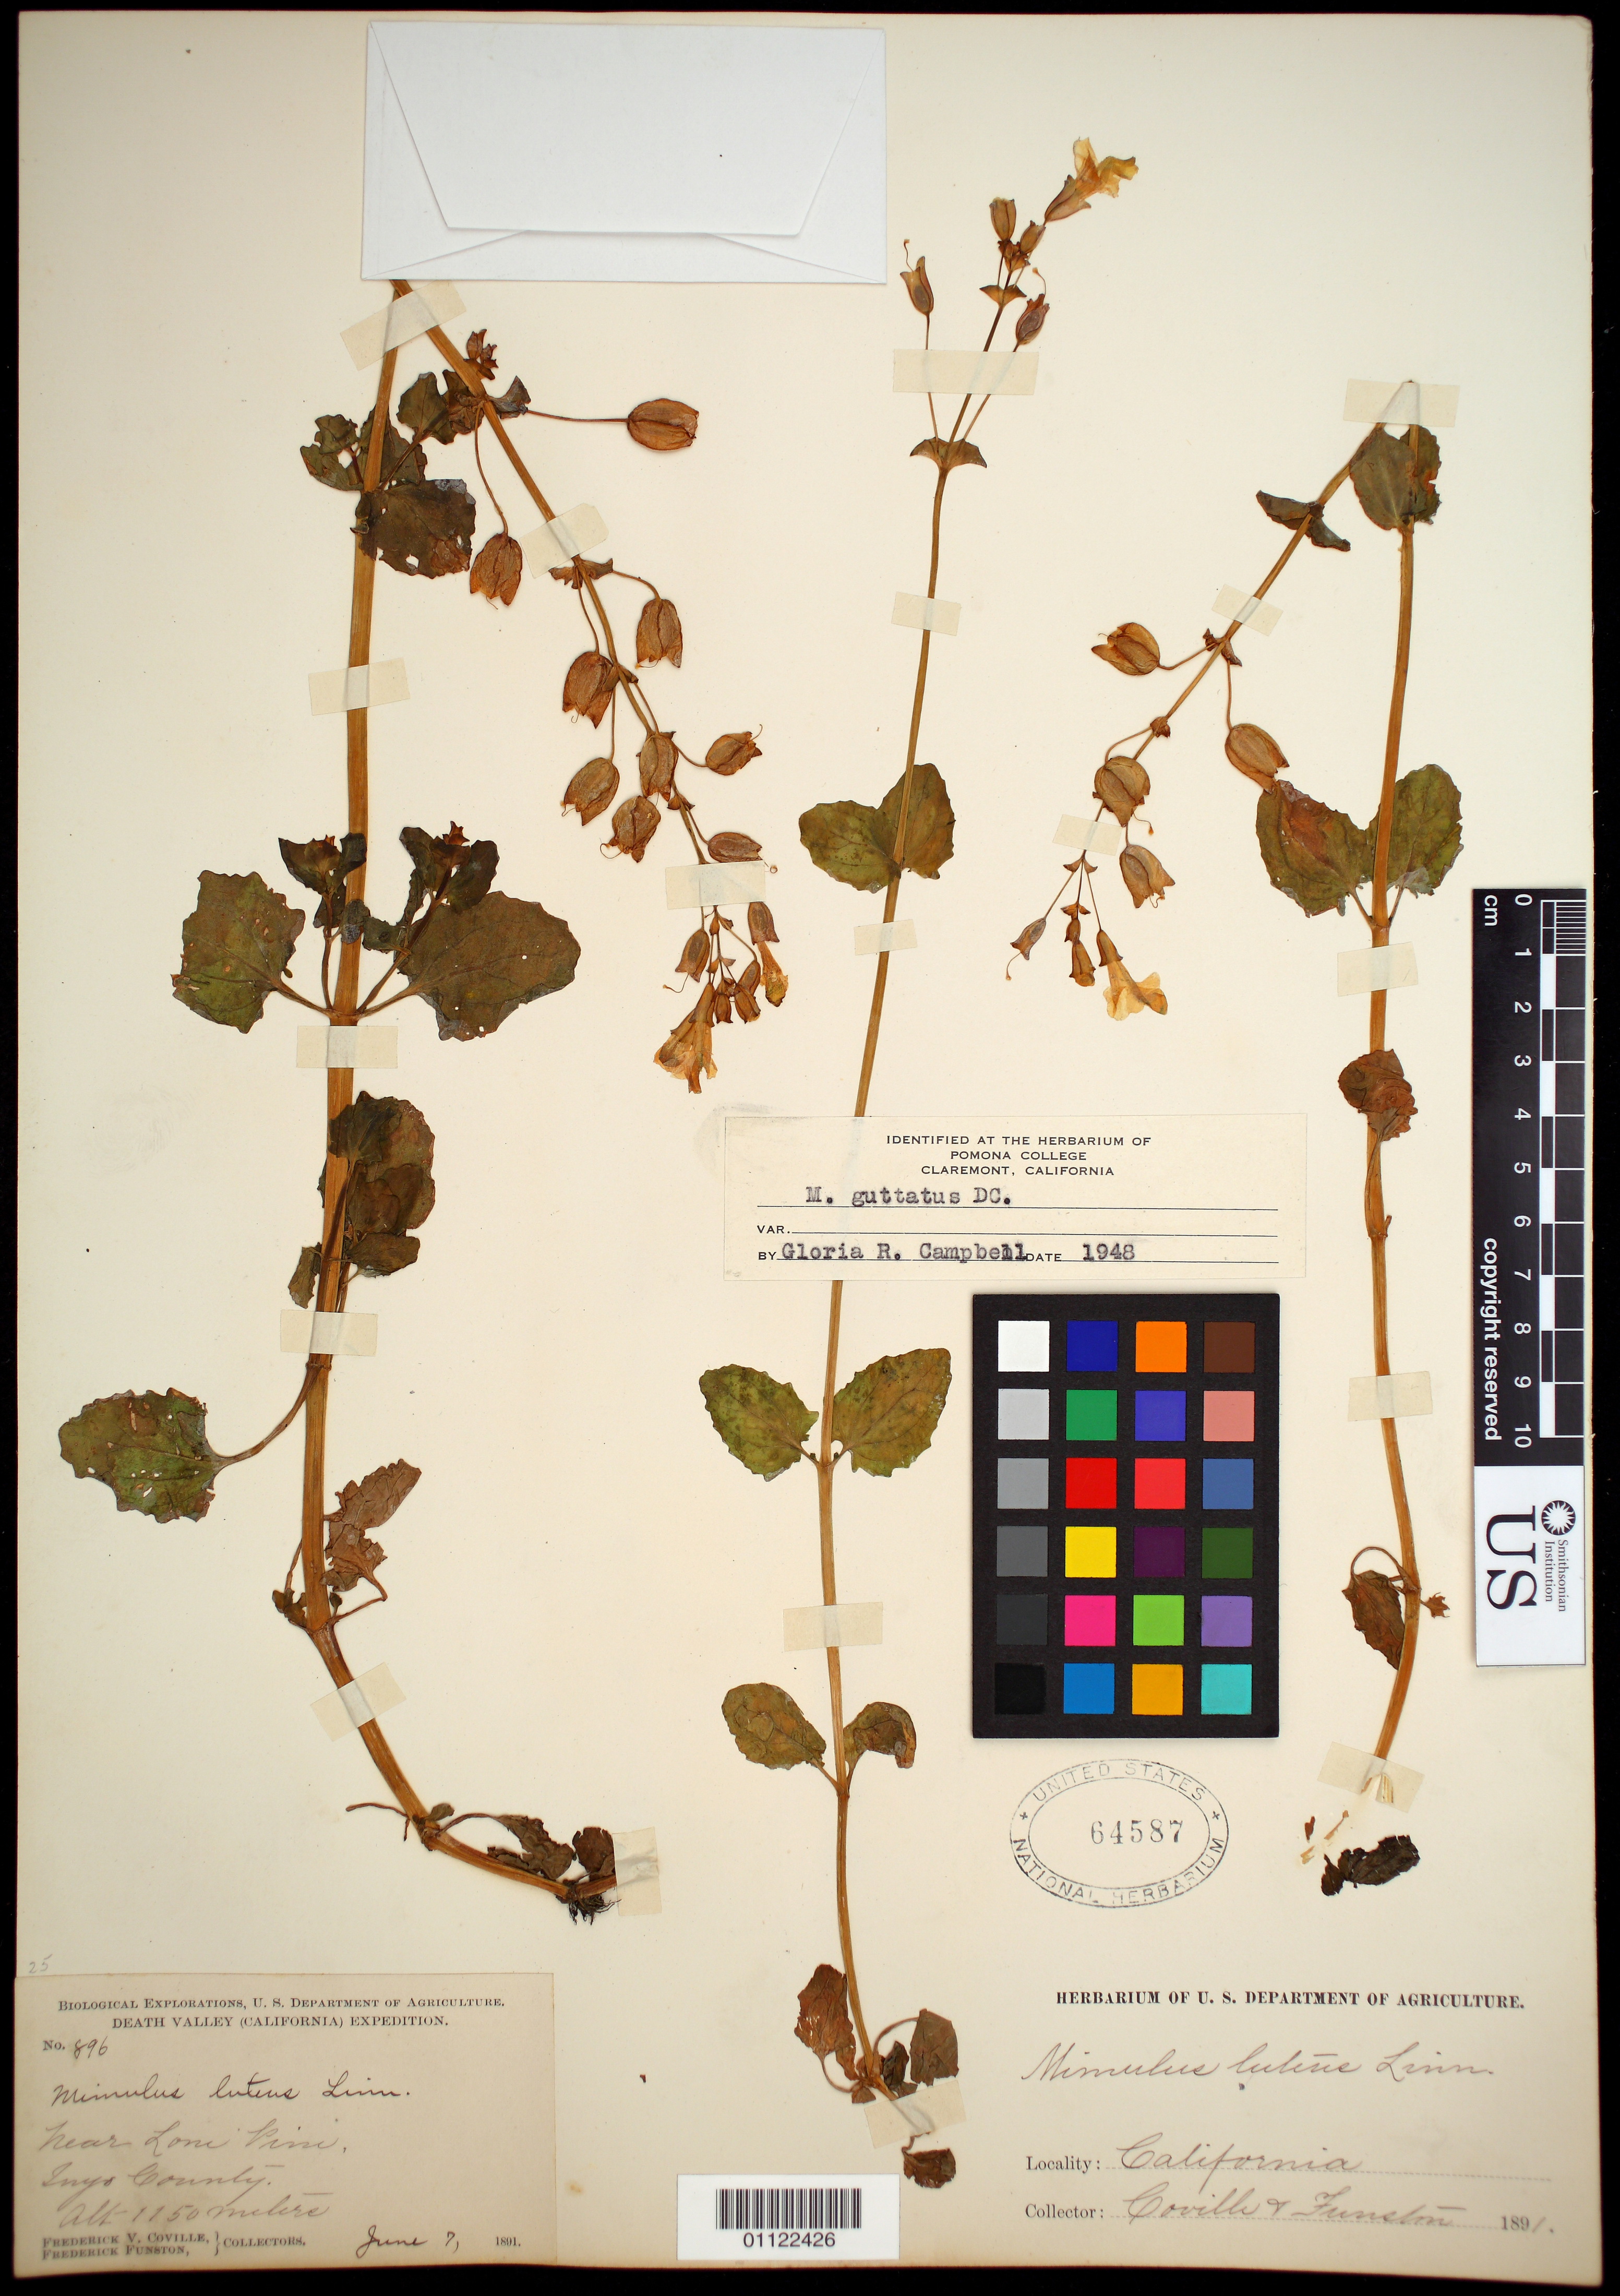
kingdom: Plantae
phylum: Tracheophyta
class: Magnoliopsida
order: Lamiales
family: Phrymaceae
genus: Mimulus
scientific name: Mimulus guttatus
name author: DC.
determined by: Campbell, G. R.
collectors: F. V. Coville & F. Funston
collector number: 896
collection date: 1891-06-07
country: United States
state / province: California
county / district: Inyo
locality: Near Lone Pine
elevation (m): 1150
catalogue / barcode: US 64587